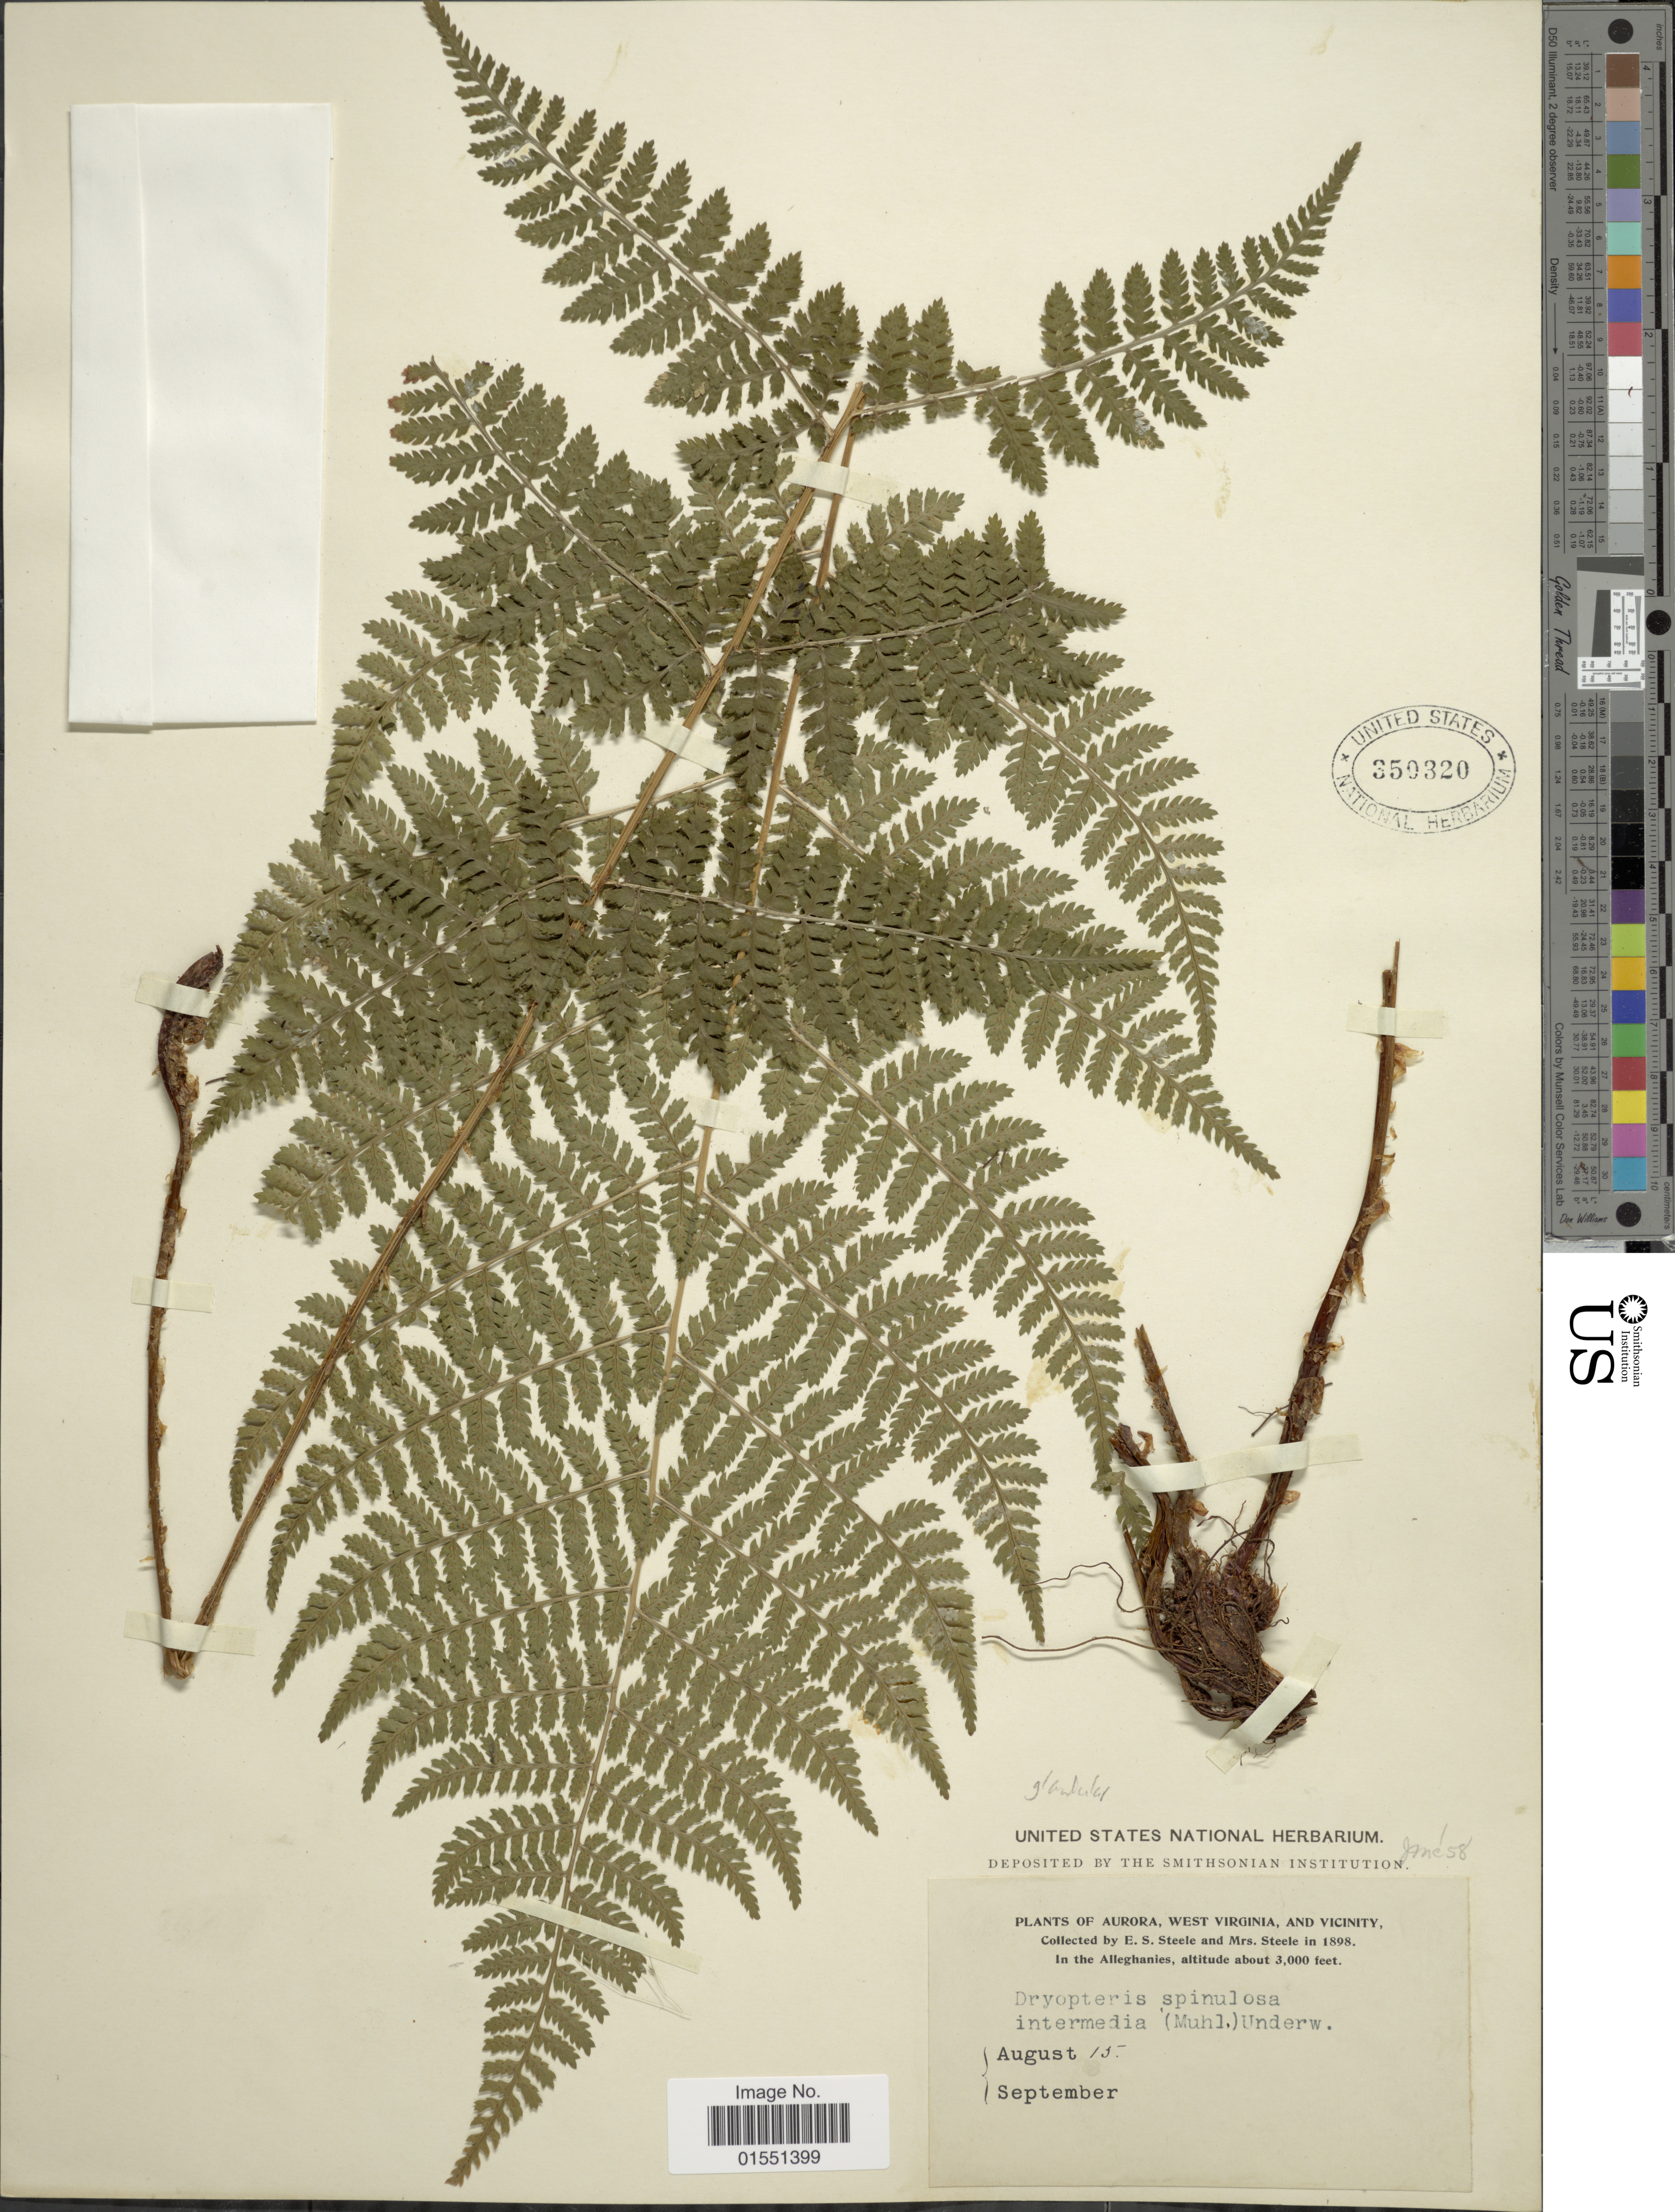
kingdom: Plantae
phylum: Tracheophyta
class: Polypodiopsida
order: Polypodiales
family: Dryopteridaceae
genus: Dryopteris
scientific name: Dryopteris intermedia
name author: (Muhl.) A. Gray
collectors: E. Steele & Mrs. E. S. Steele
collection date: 1898-08-15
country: United States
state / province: West Virginia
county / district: Preston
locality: Aurora, West Virginia, and vicinity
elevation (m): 914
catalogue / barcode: US 359320